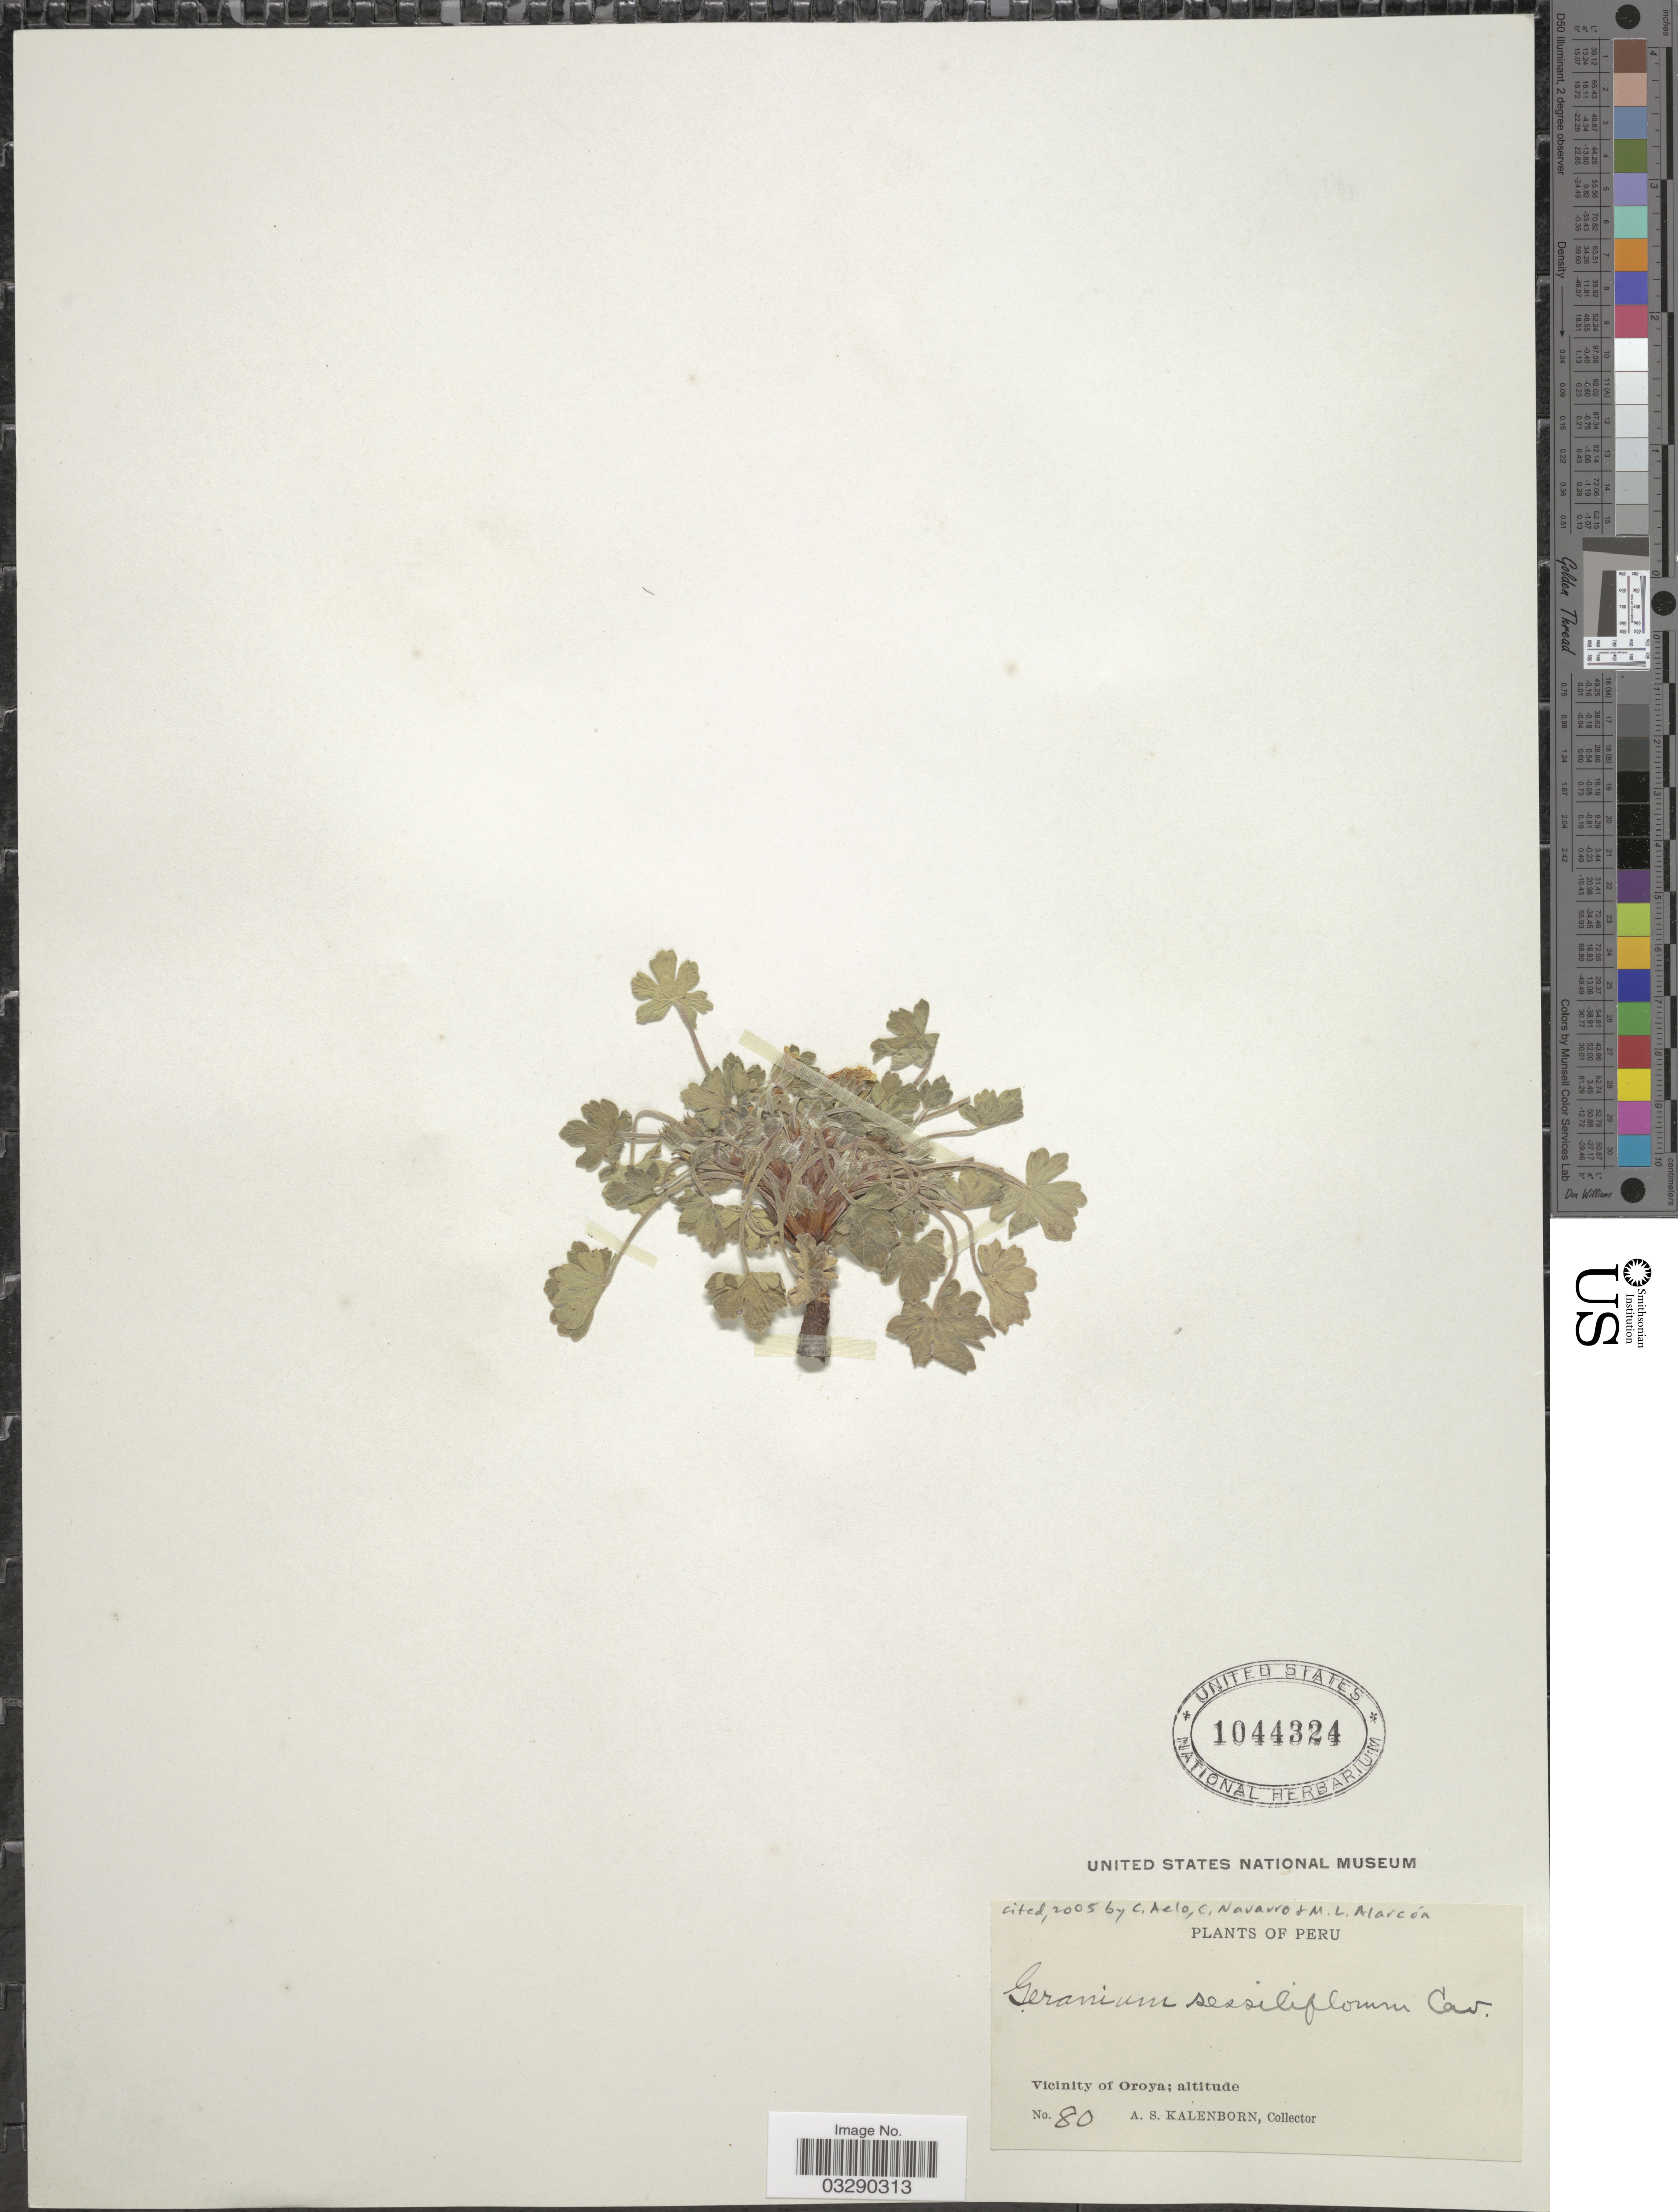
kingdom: Plantae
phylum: Tracheophyta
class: Magnoliopsida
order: Geraniales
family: Geraniaceae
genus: Geranium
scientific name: Geranium sessiliflorum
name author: Cav.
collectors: A. Kalenborn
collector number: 80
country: Peru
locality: Vicinity of Oroya.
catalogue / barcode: US 1044324